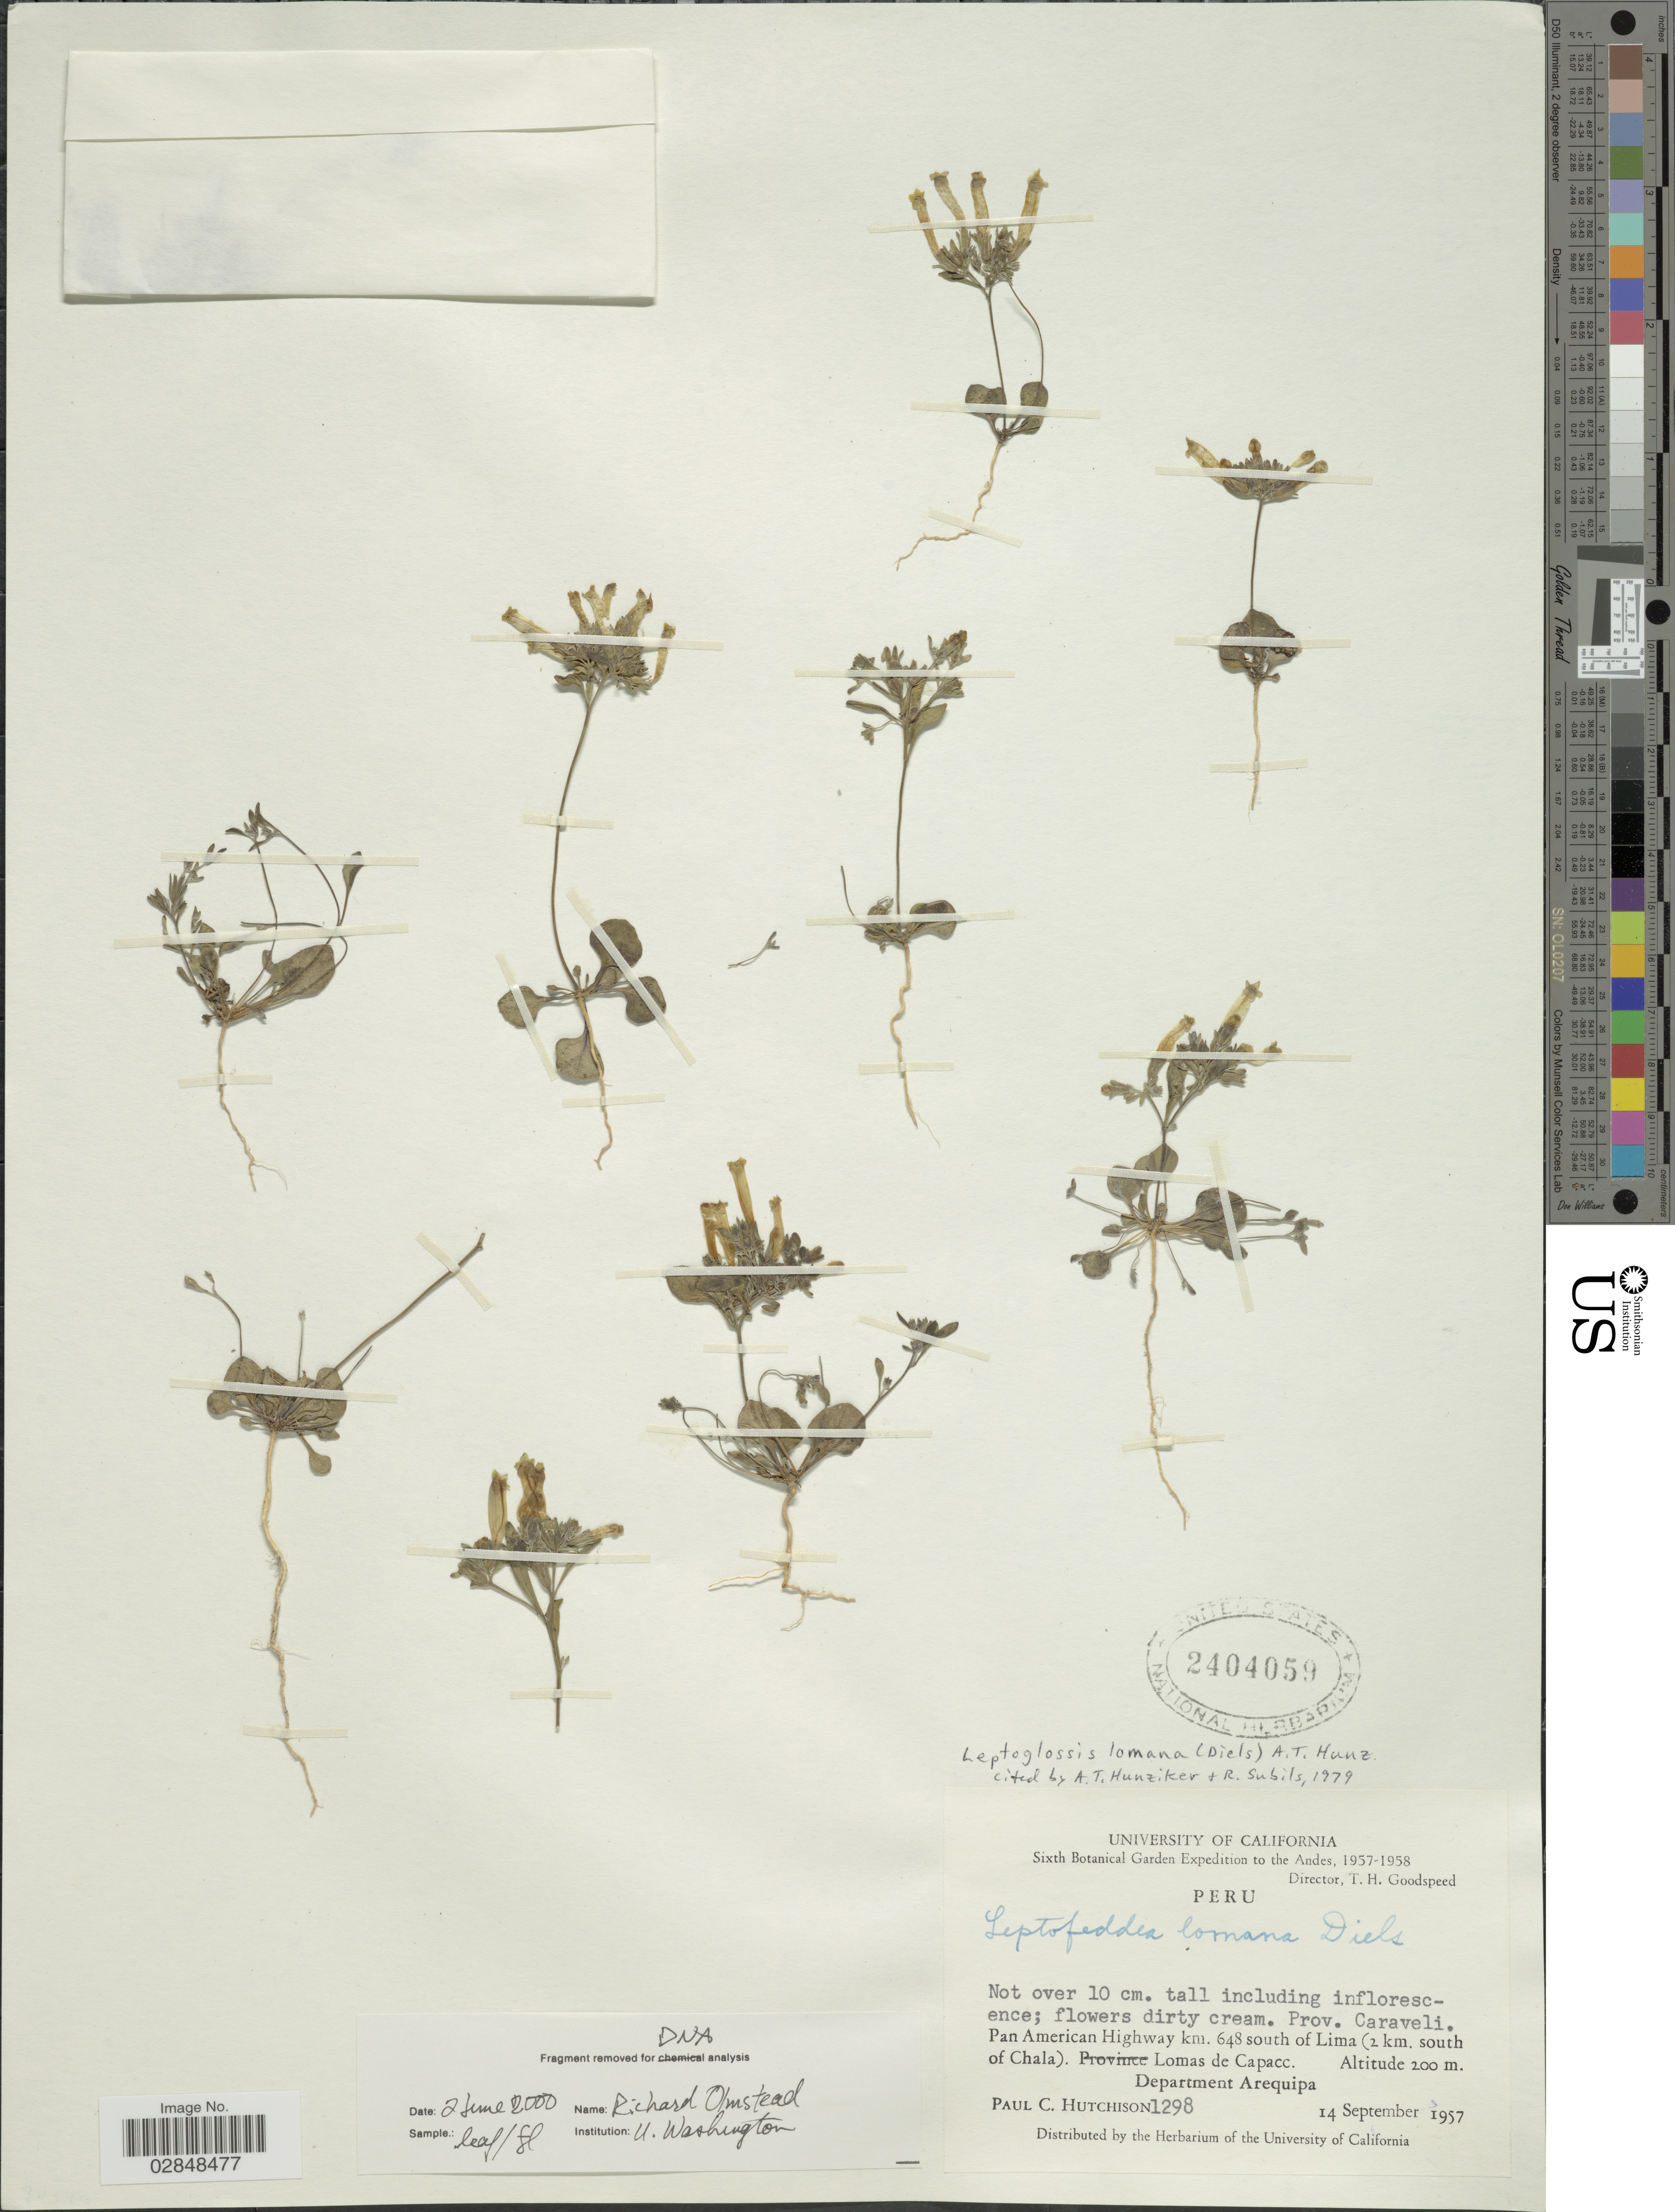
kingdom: Plantae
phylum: Tracheophyta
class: Magnoliopsida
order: Solanales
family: Solanaceae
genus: Leptoglossis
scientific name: Leptoglossis lomana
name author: (Diels) Hunz.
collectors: P. C. Hutchison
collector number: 1298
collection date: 1957-09-14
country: Peru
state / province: Arequipa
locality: The Andes. Prov. Caraveli. Pan American Highway km. 648 south of Lima (2 km. south of Chala). Lomas de Capacc. Department Arequipa.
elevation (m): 200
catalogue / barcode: US 3404059